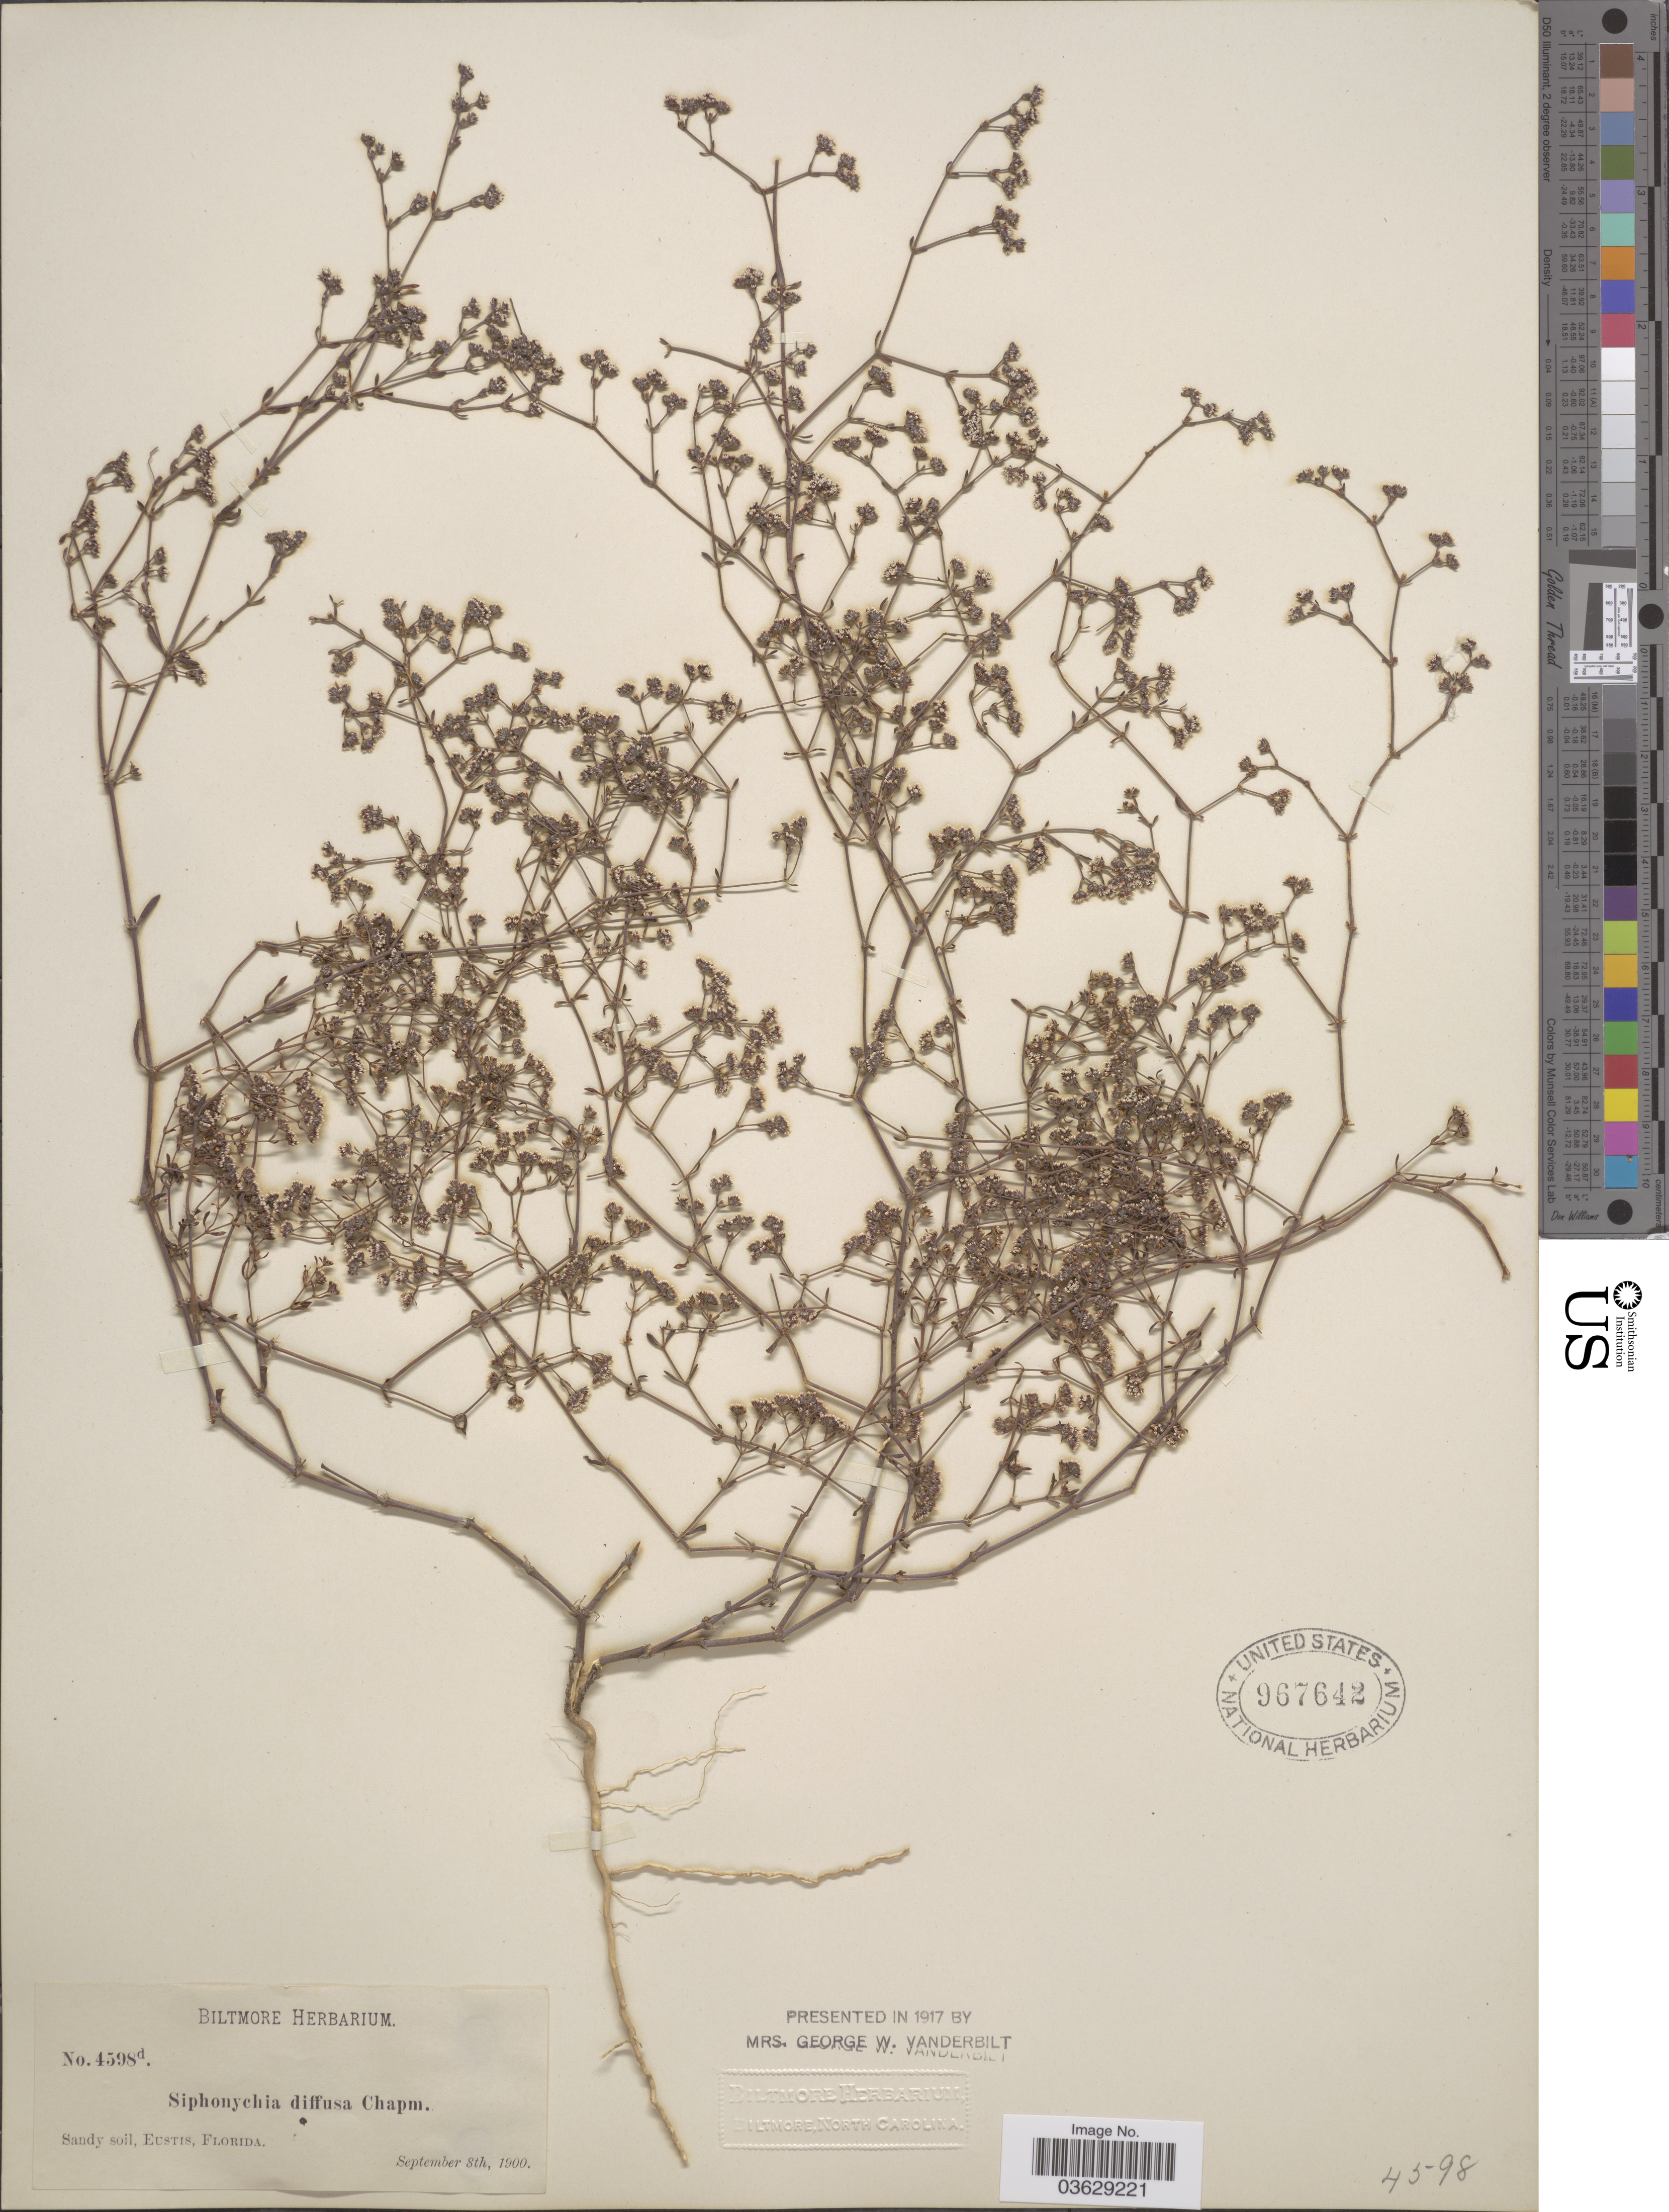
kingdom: Plantae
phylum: Tracheophyta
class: Magnoliopsida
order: Caryophyllales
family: Caryophyllaceae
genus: Paronychia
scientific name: Paronychia patula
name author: Shinners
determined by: Strong, Mark T., (BOT), Smithsonian Institution - National Museum of Natural History (UNITED STATES)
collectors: ex herb. Biltmore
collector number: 4598d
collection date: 1900-09-08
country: United States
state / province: Florida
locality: Eustis.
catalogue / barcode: US 967642